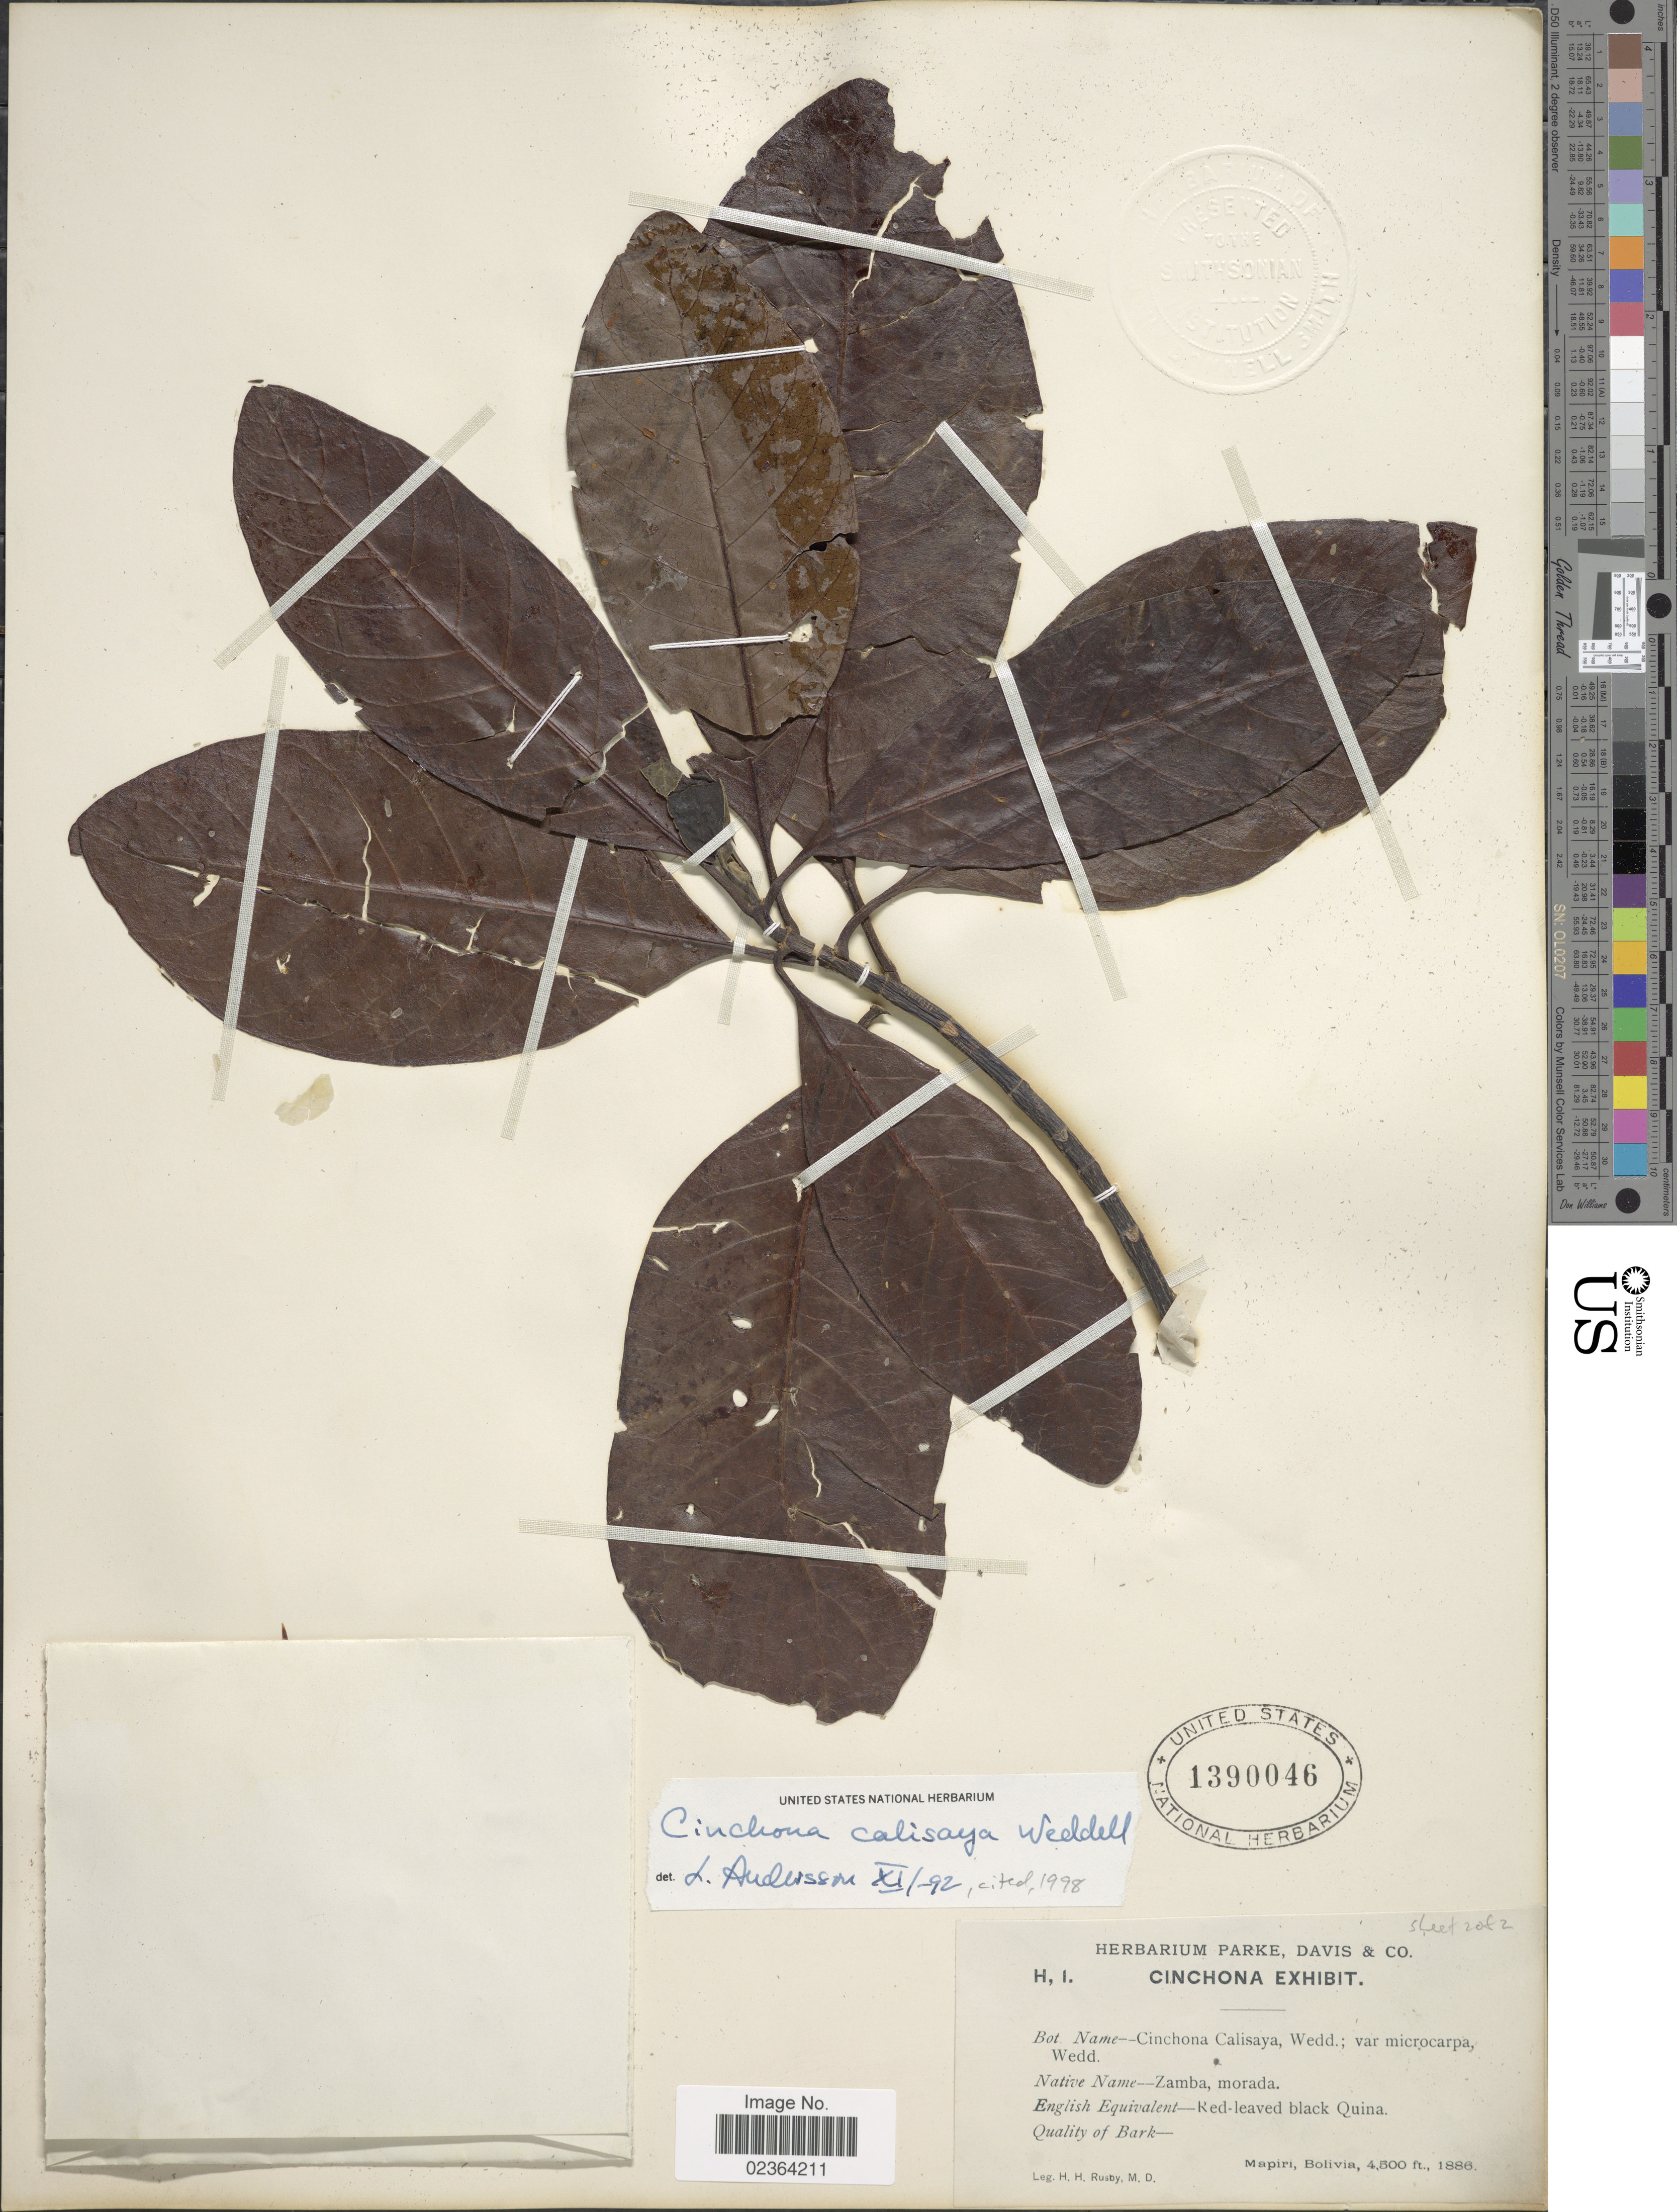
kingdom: Plantae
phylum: Tracheophyta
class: Magnoliopsida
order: Gentianales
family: Rubiaceae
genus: Cinchona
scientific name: Cinchona calisaya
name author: Wedd.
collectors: H. H. Rusby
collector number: H, 1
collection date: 1886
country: Bolivia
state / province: La Páz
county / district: Larecaja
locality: Mapiri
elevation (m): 1372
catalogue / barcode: US 1390046